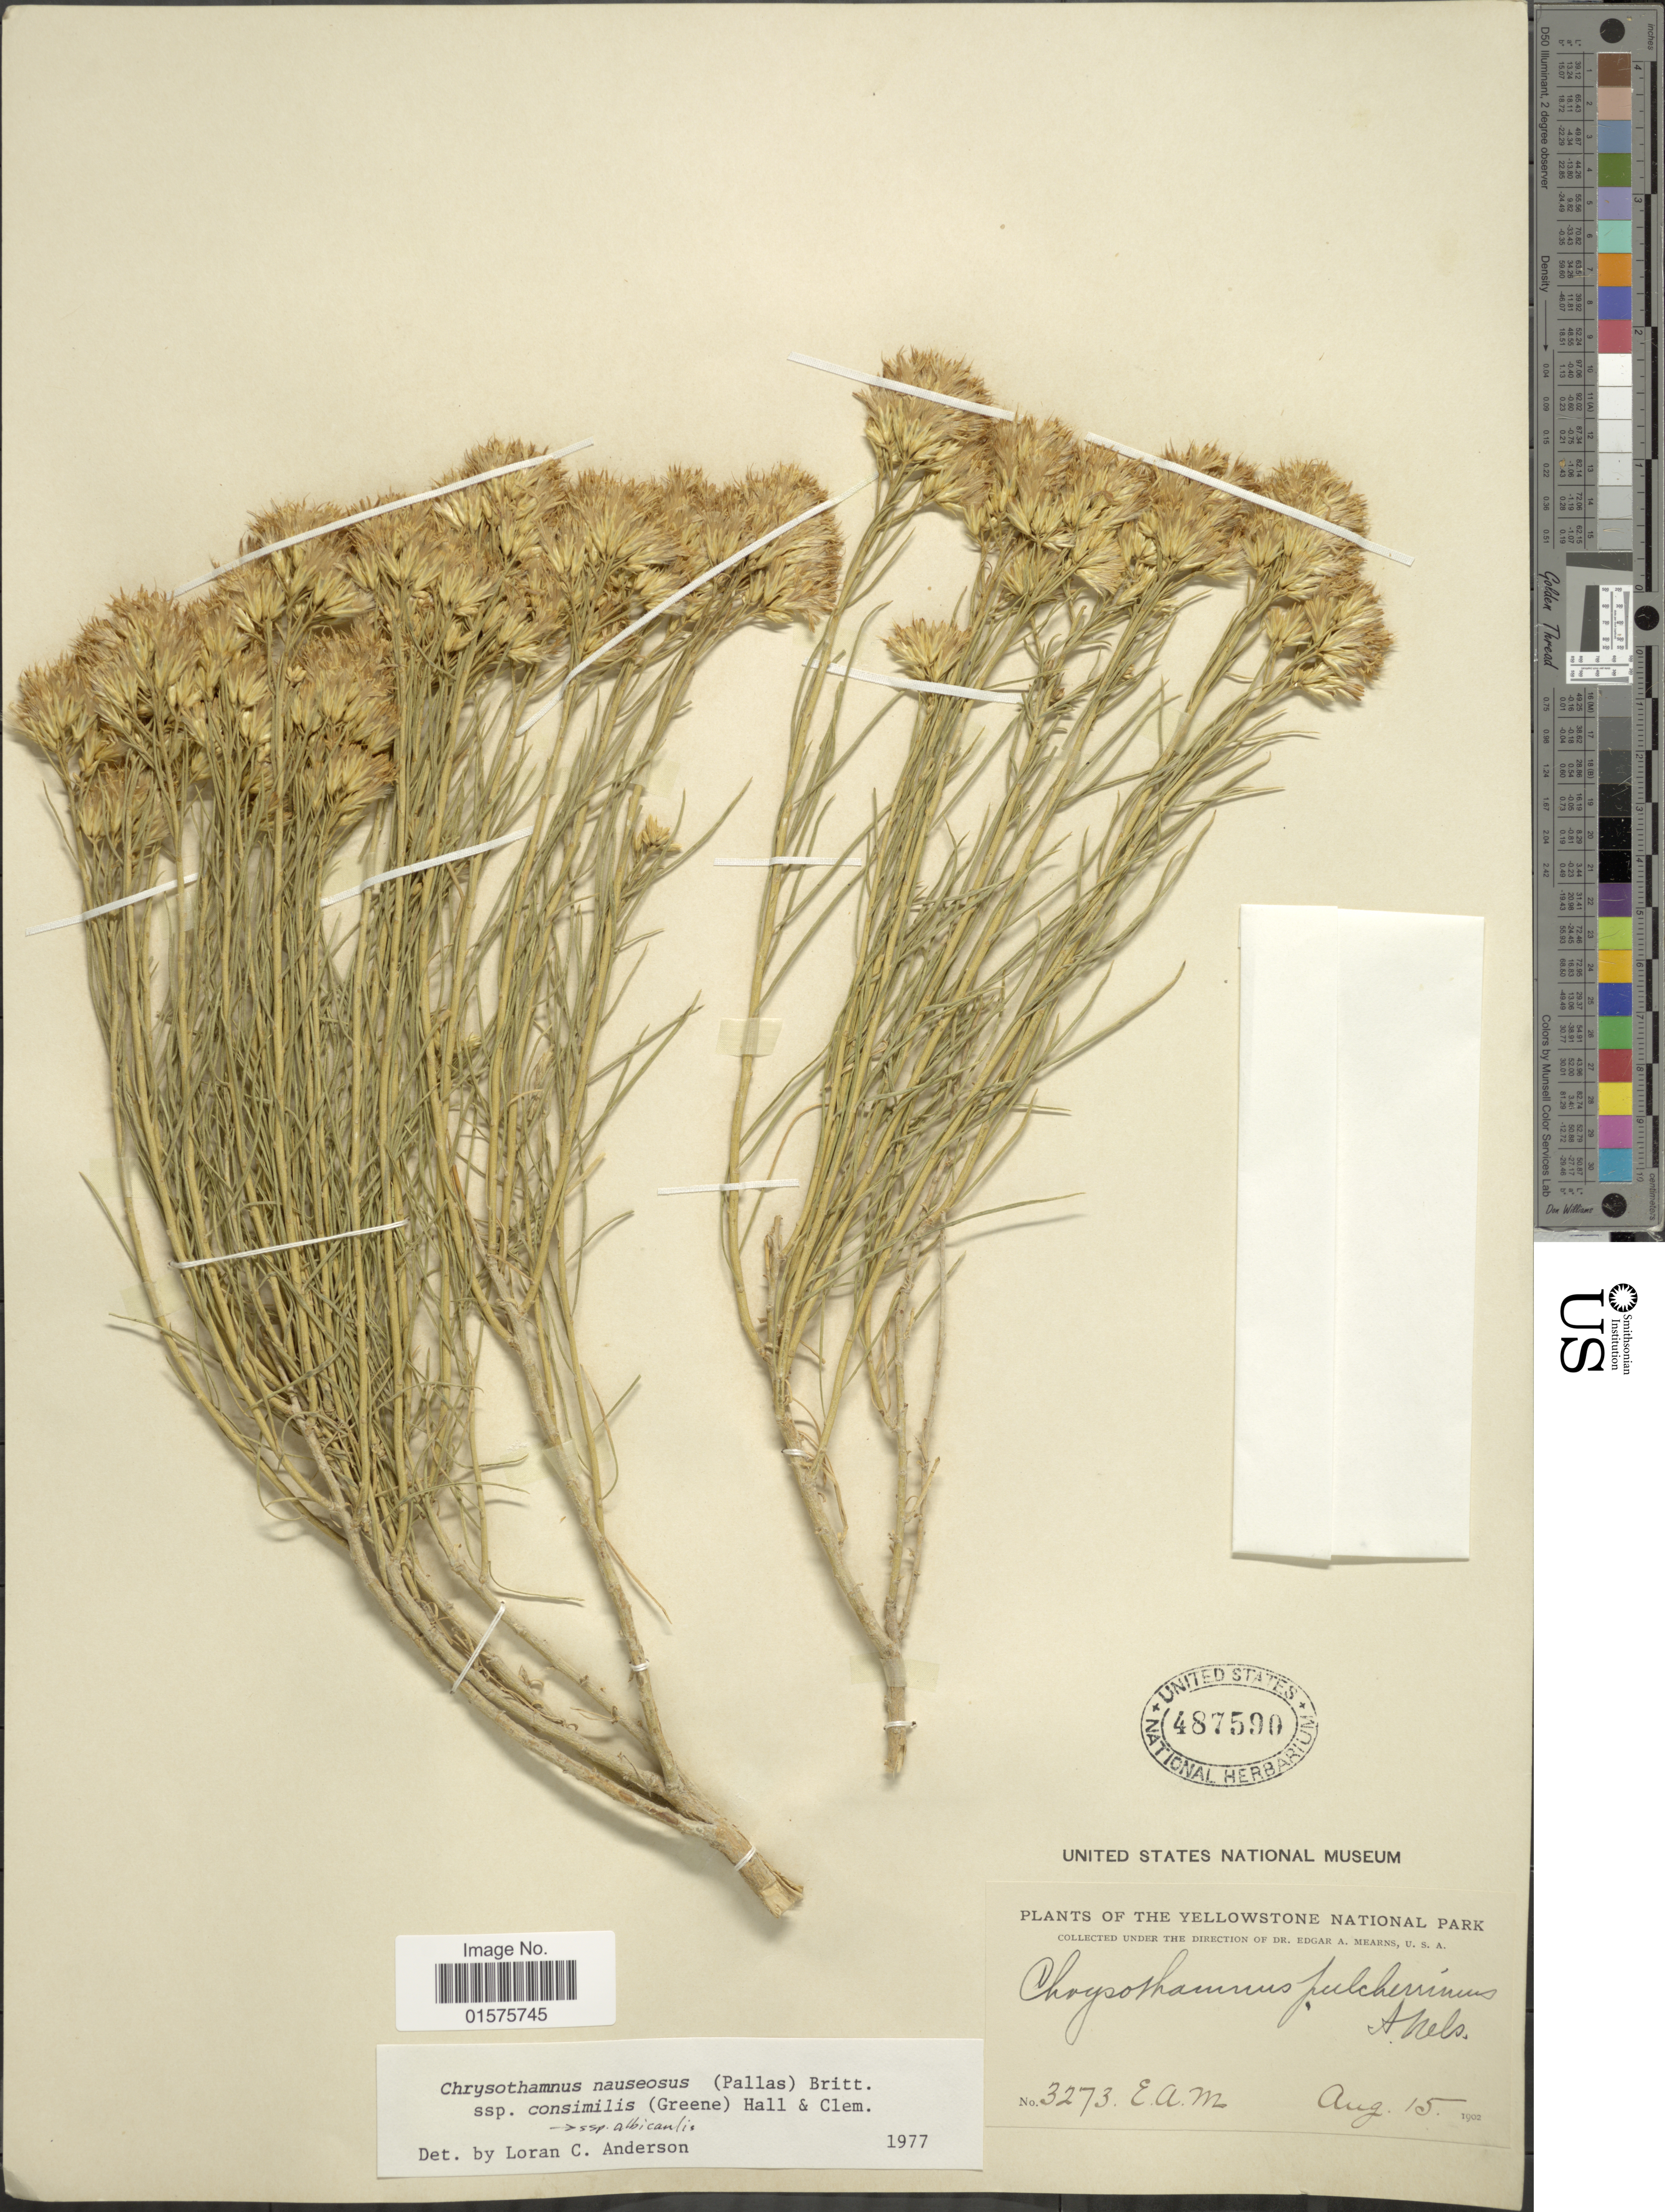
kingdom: Plantae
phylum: Tracheophyta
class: Magnoliopsida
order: Asterales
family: Asteraceae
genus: Ericameria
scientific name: Ericameria nauseosa var. speciosa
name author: (Nutt.) G.L. Nesom & G.I. Baird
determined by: Urbatsch, Lowell E., Curator (LSU), Louisiana State University (UNITED STATES)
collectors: E. A. Mearns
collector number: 3273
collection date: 1902-08-15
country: United States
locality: Yellowstone National Park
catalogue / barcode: US 487590